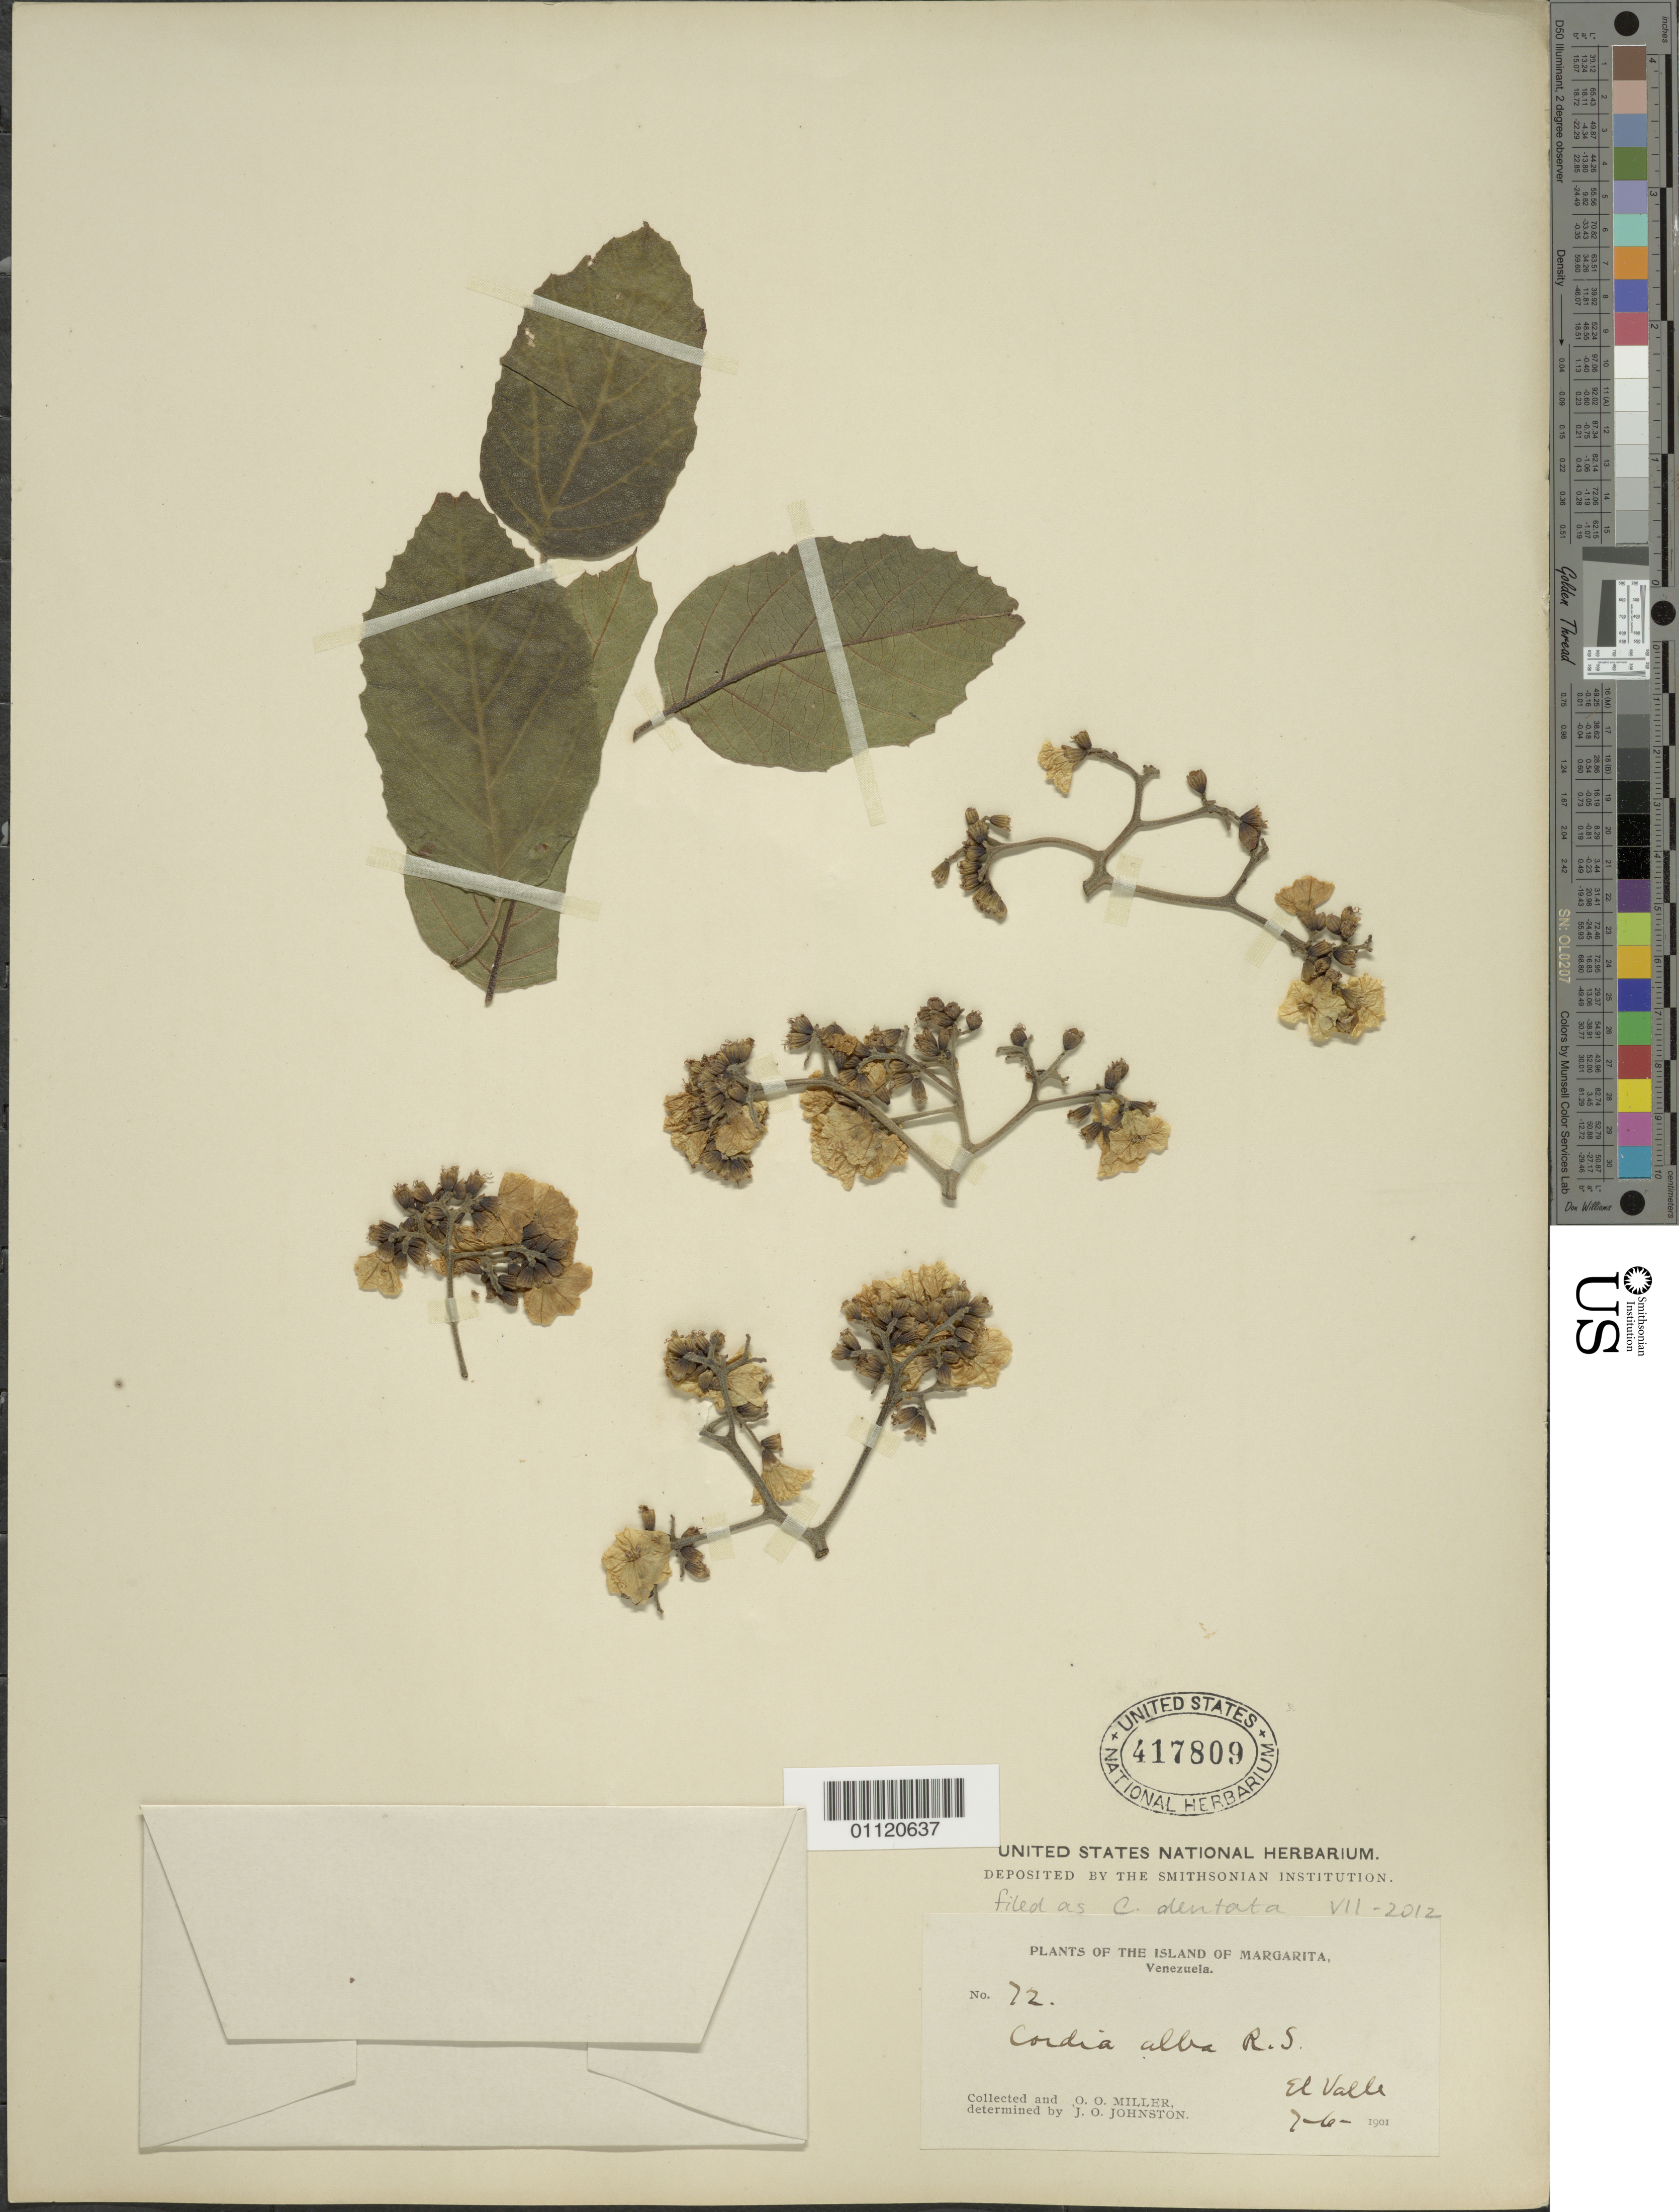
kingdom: Plantae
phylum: Tracheophyta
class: Magnoliopsida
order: Boraginales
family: Cordiaceae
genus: Cordia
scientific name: Cordia dentata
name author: Poir.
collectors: O. O. Miller & J. Johnston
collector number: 72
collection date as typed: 07 Jun 1901 or 06 Jul 1901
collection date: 1901-06-07 or 1901-07-06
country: Venezuela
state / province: Nueva Esparta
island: Margarita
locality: El Valle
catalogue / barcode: US 417809